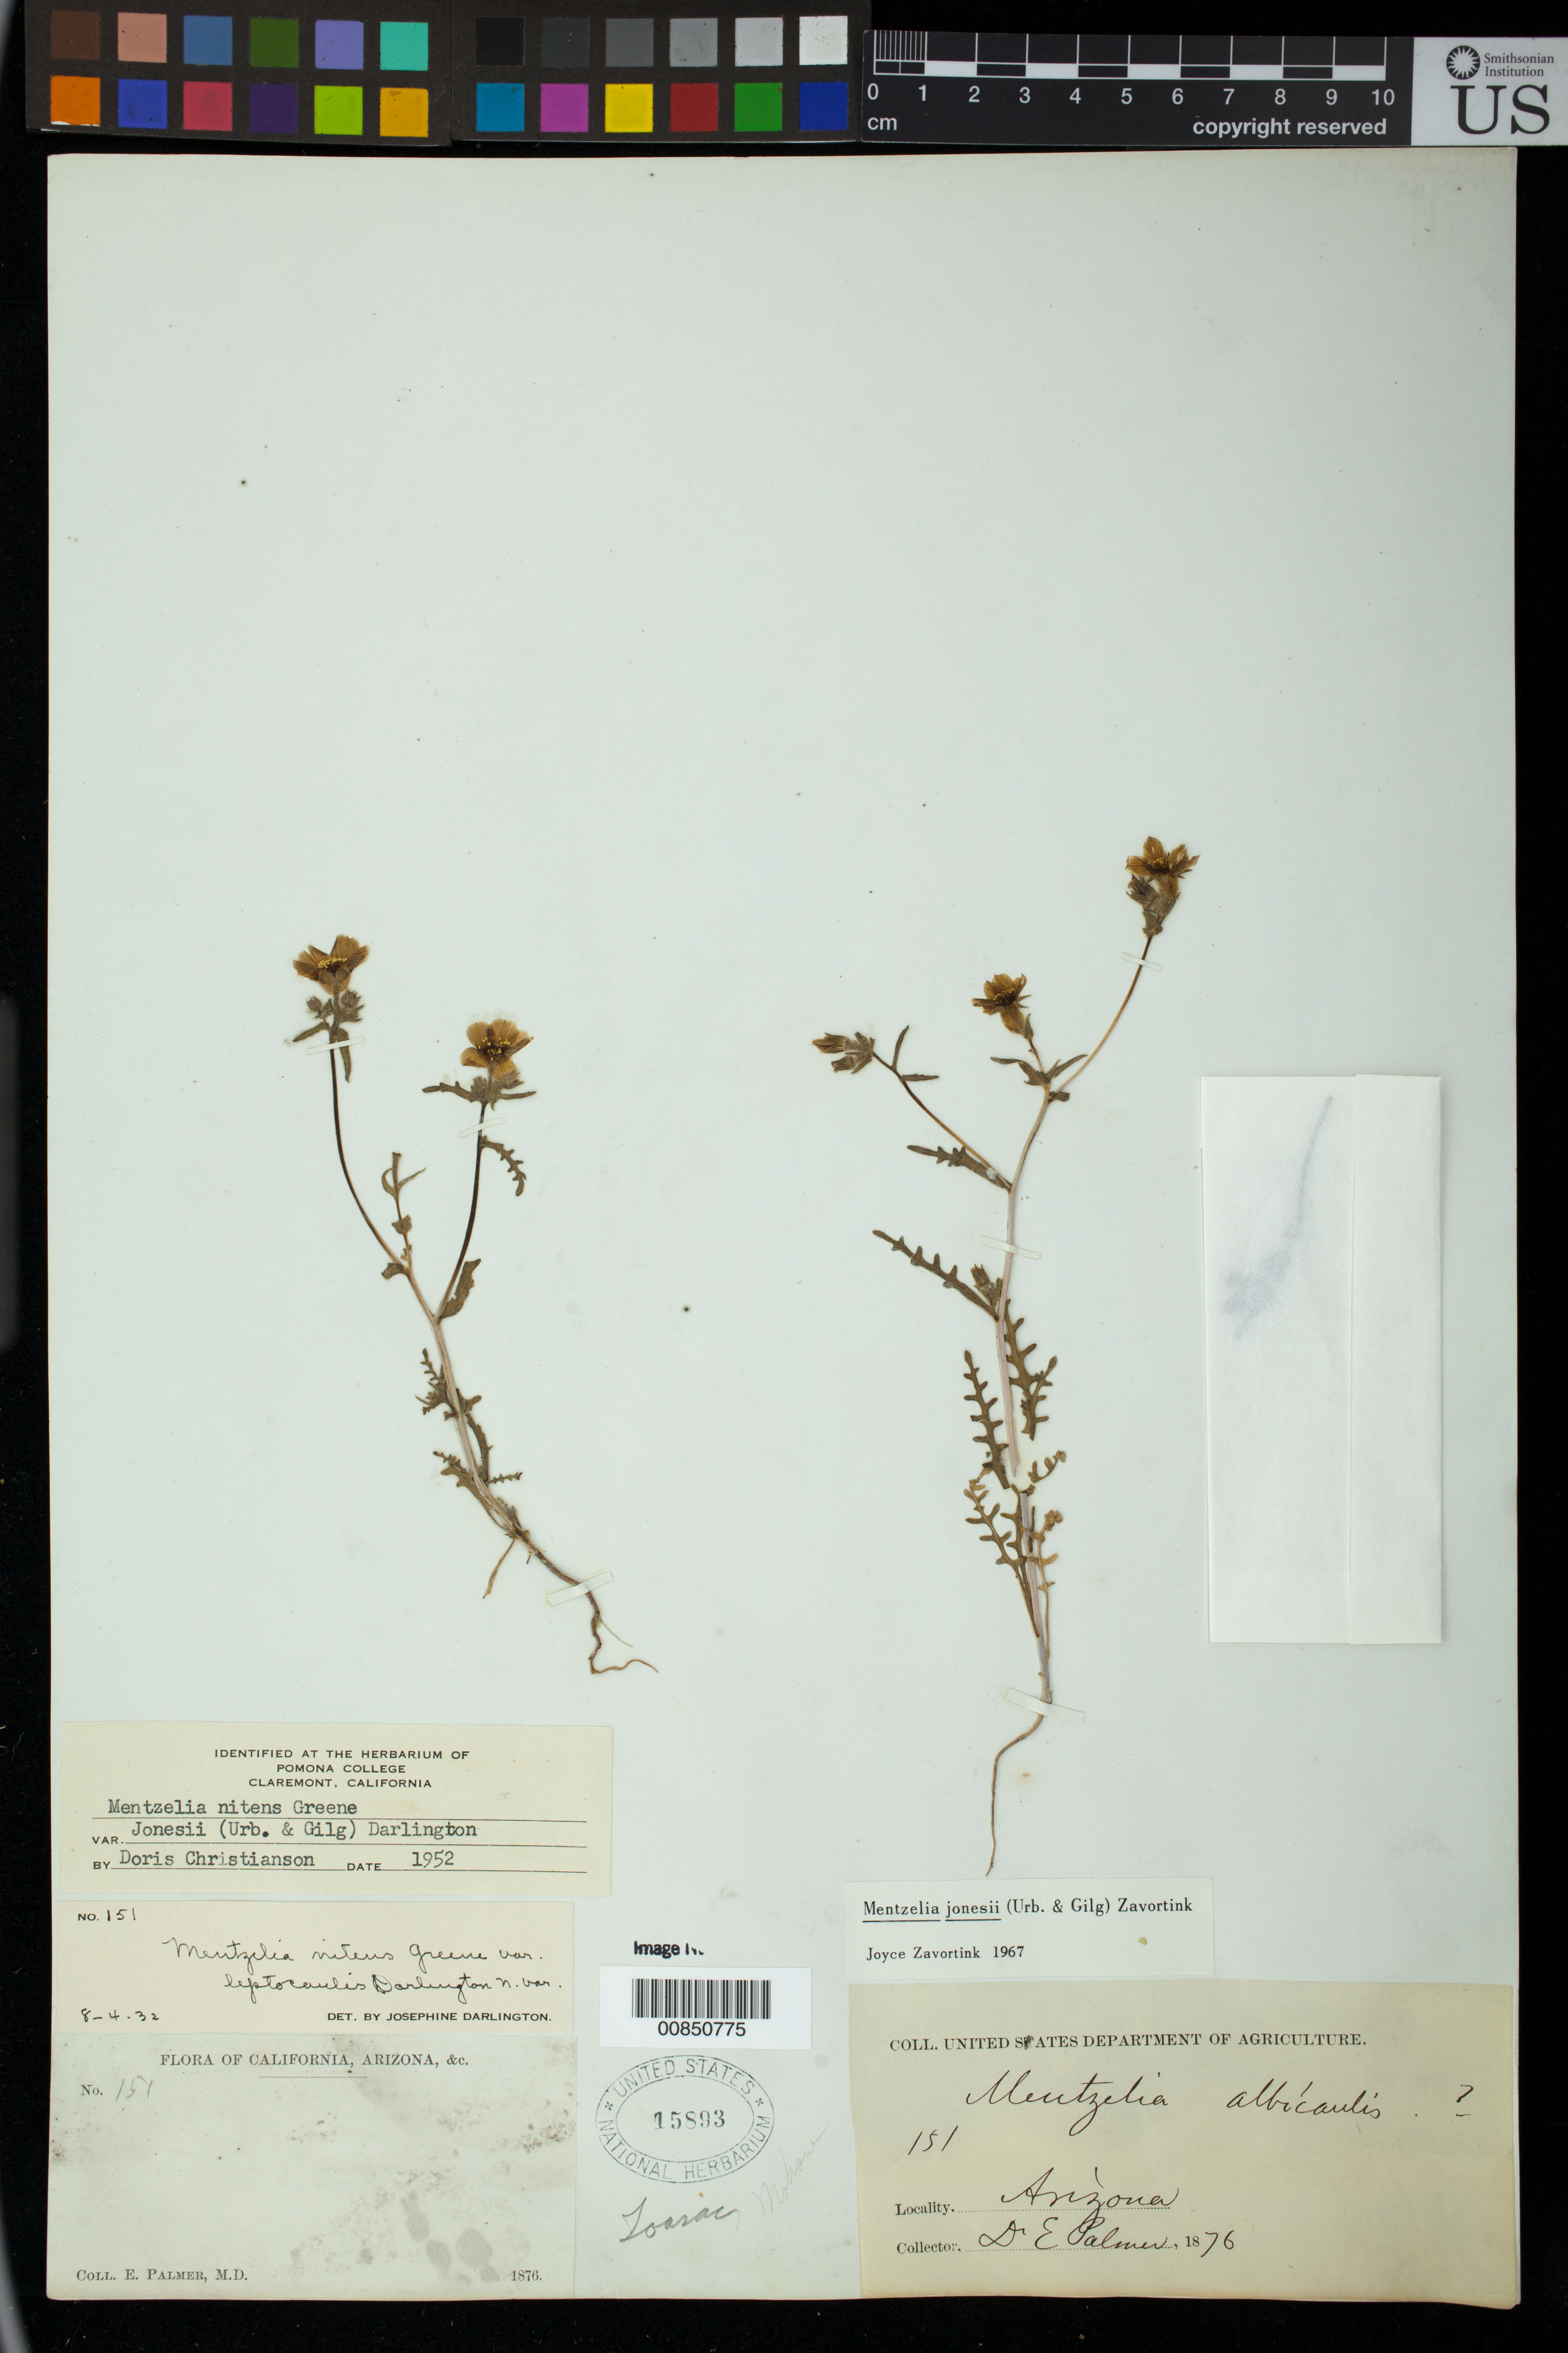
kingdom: Plantae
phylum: Tracheophyta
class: Magnoliopsida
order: Cornales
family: Loasaceae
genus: Mentzelia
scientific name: Mentzelia nitens var. leptocaulis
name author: J. Darl.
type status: Possible Type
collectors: E. Palmer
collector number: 151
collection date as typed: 1876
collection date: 1876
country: United States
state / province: Arizona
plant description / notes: This specimen (Palmer 151, lacking precise date or locality) was annotated by Darlington (1932) and is certainly original material if not a type. Protologue, "Arizona: Williams Fork, 11 March 1876, Palmer 157 (F, M Type, US)." No Palmer 157 has been found at US; specimen mis-cited?.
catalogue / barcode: US 15893